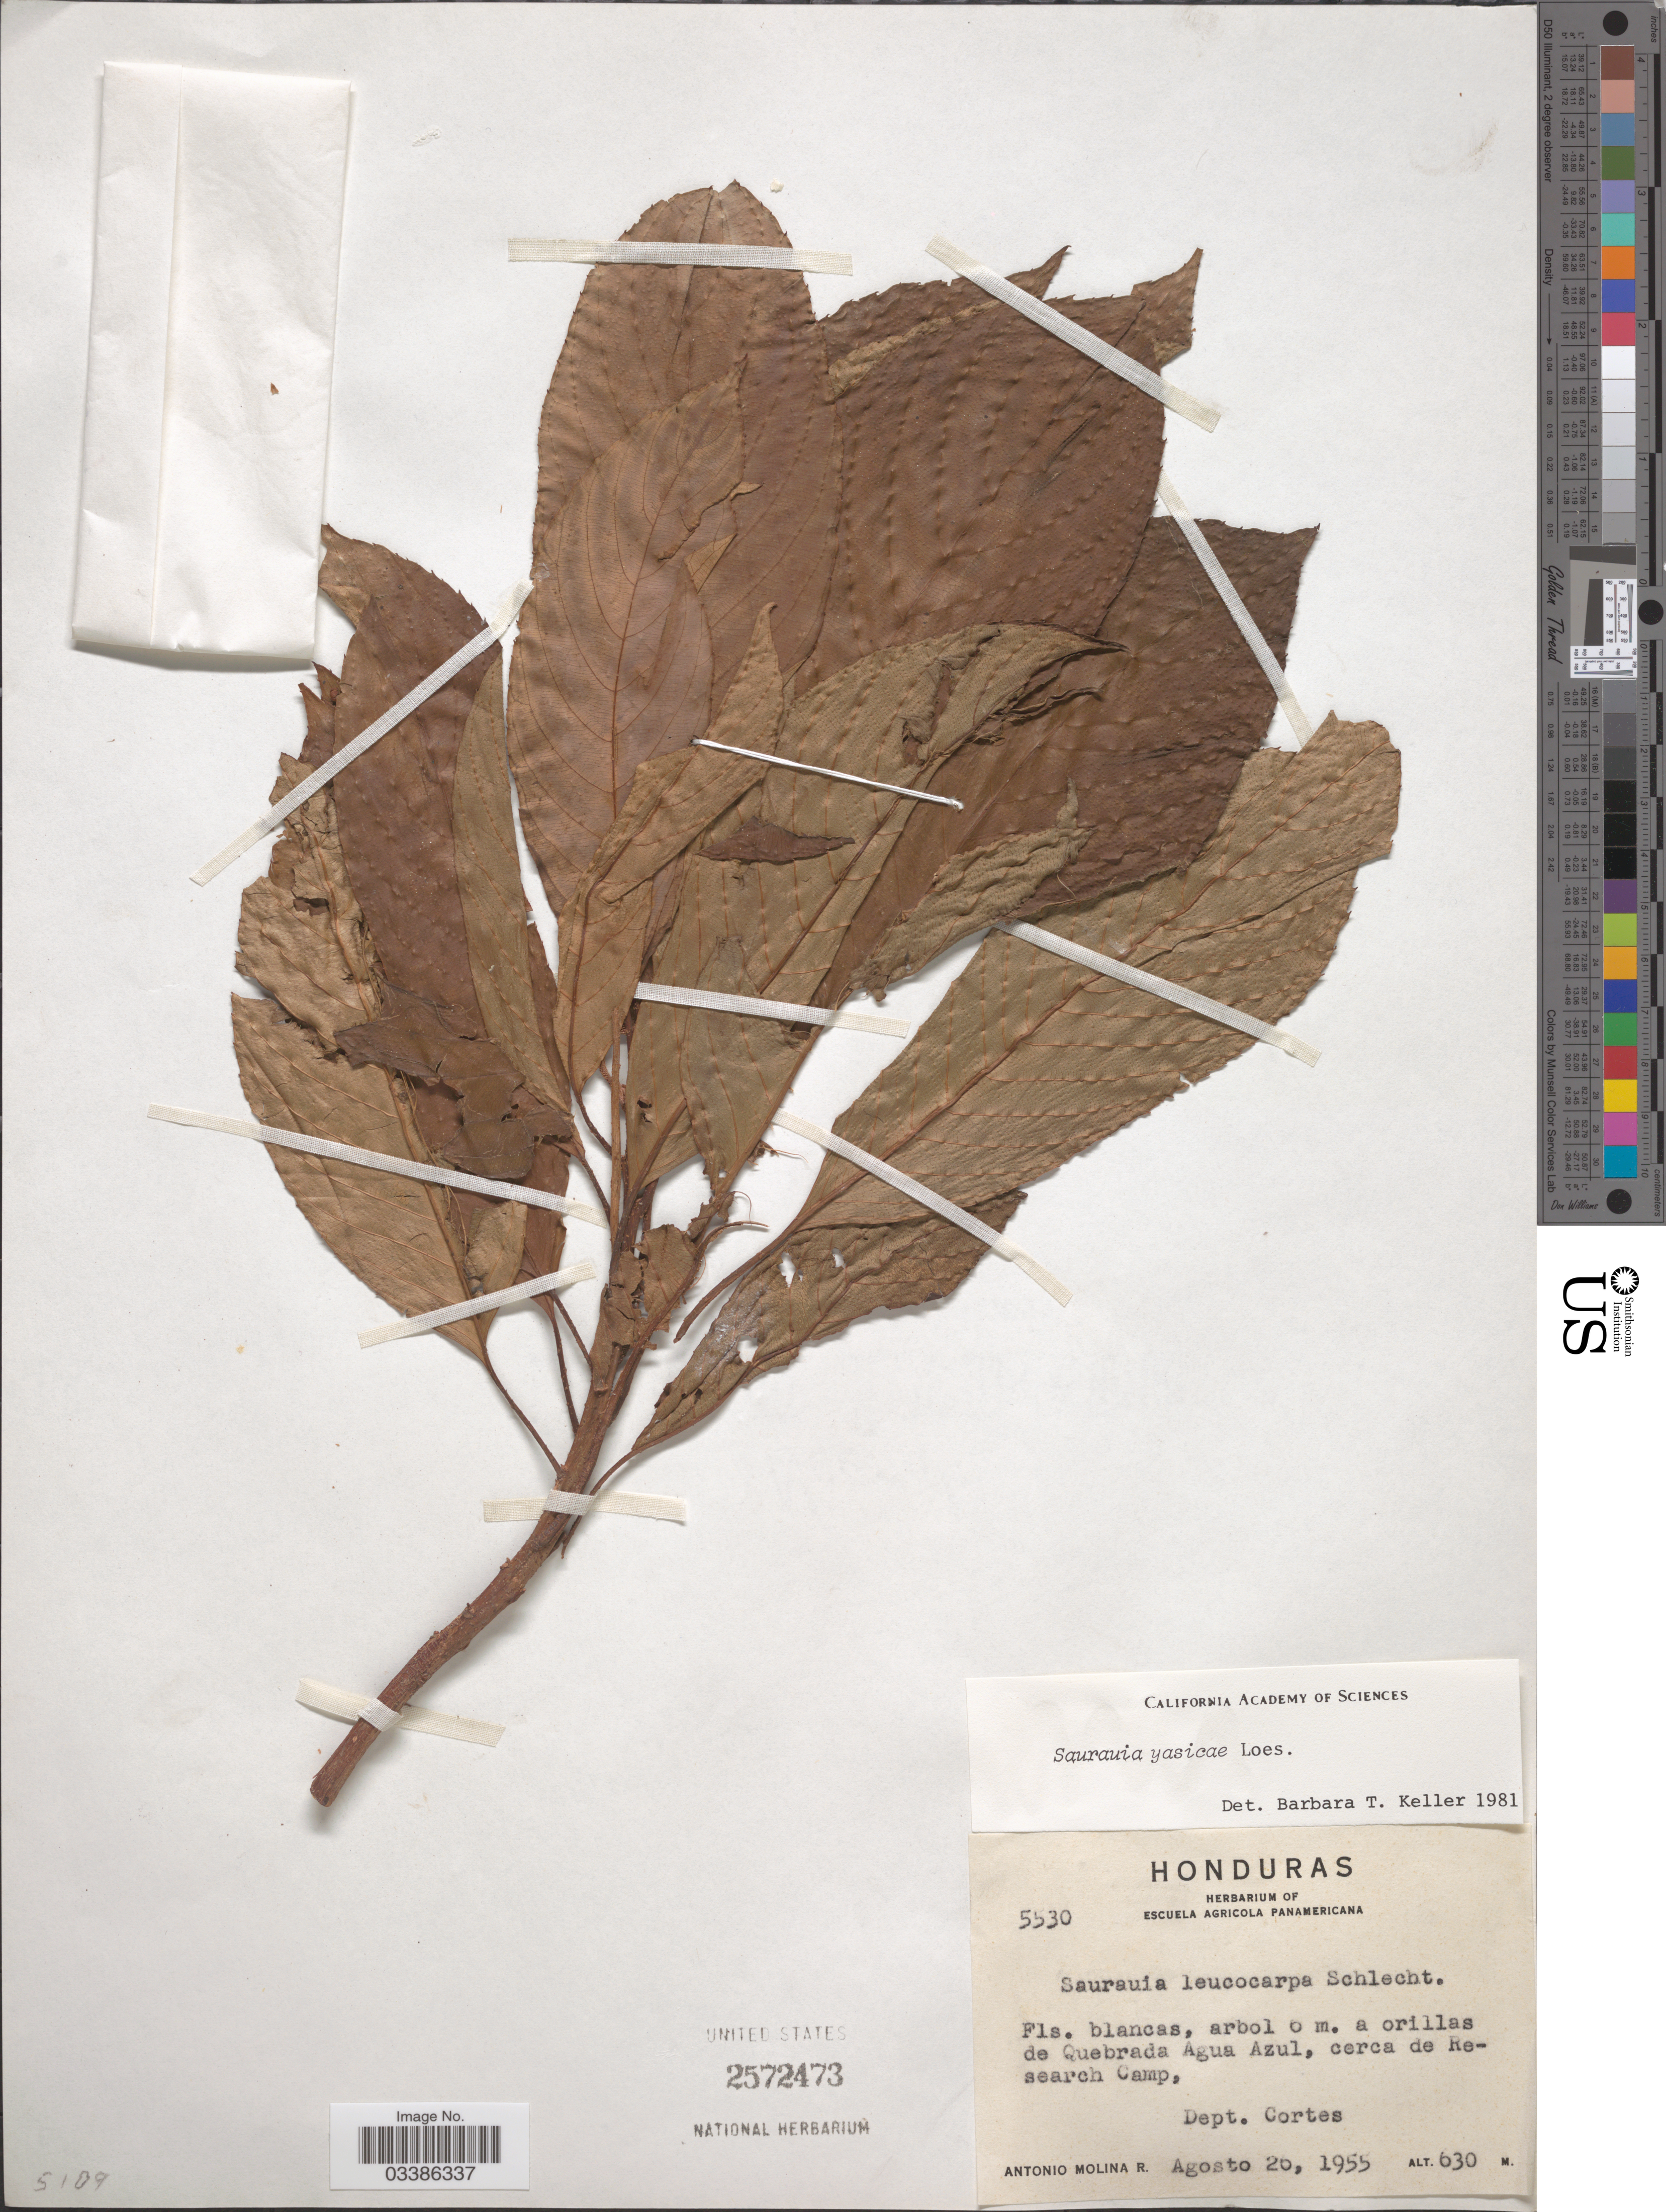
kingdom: Plantae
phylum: Tracheophyta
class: Magnoliopsida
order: Ericales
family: Actinidiaceae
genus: Saurauia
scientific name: Saurauia yasicae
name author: Loes.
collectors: A. Molina R.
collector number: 5530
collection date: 1955-08-26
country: Honduras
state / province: Cortés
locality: A orillas de Quebrada Agua Azul, cerca de Research Camp, Dept. Cortes.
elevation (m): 630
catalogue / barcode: US 2572473